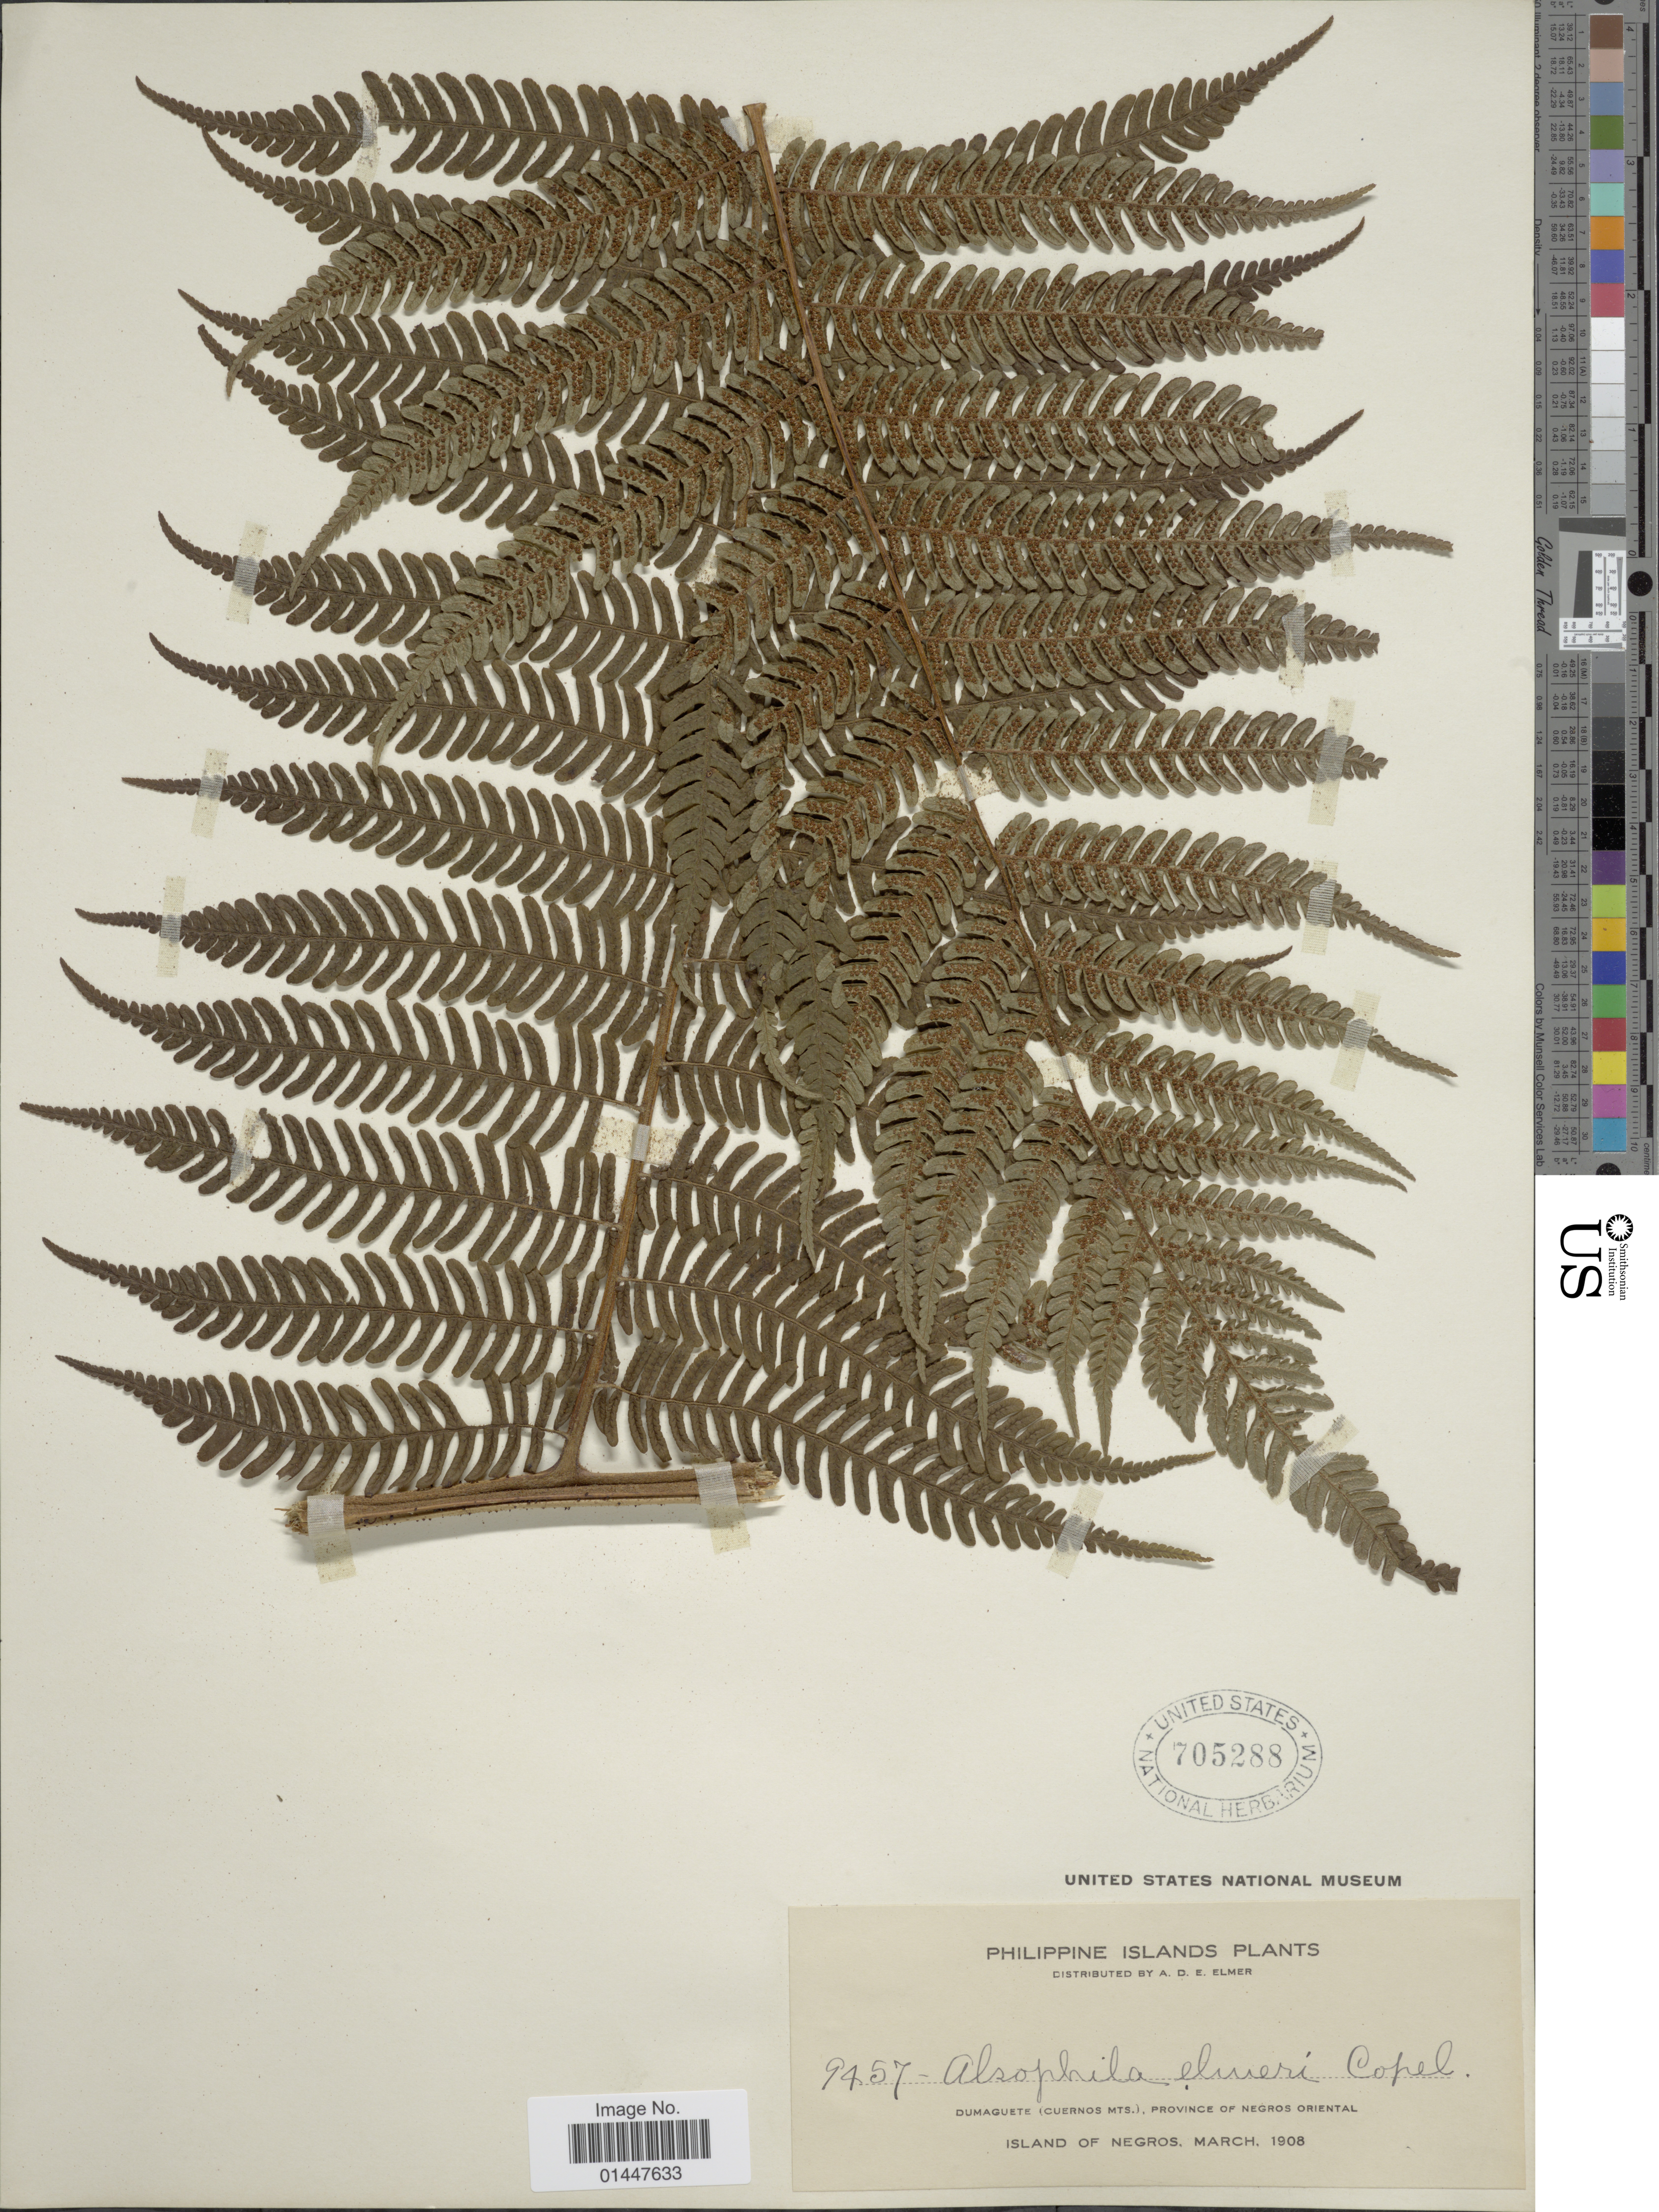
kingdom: Plantae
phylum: Tracheophyta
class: Polypodiopsida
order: Cyatheales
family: Cyatheaceae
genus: Sphaeropteris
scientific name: Sphaeropteris elmeri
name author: (Copel.) R.M. Tryon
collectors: A. D. E. Elmer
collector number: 9457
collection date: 1908-03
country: Philippines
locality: Philippine Island. Dumaguete (Cuernos Mts), Province of Negros Oriental. Island of Negros.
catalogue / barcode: US 705288